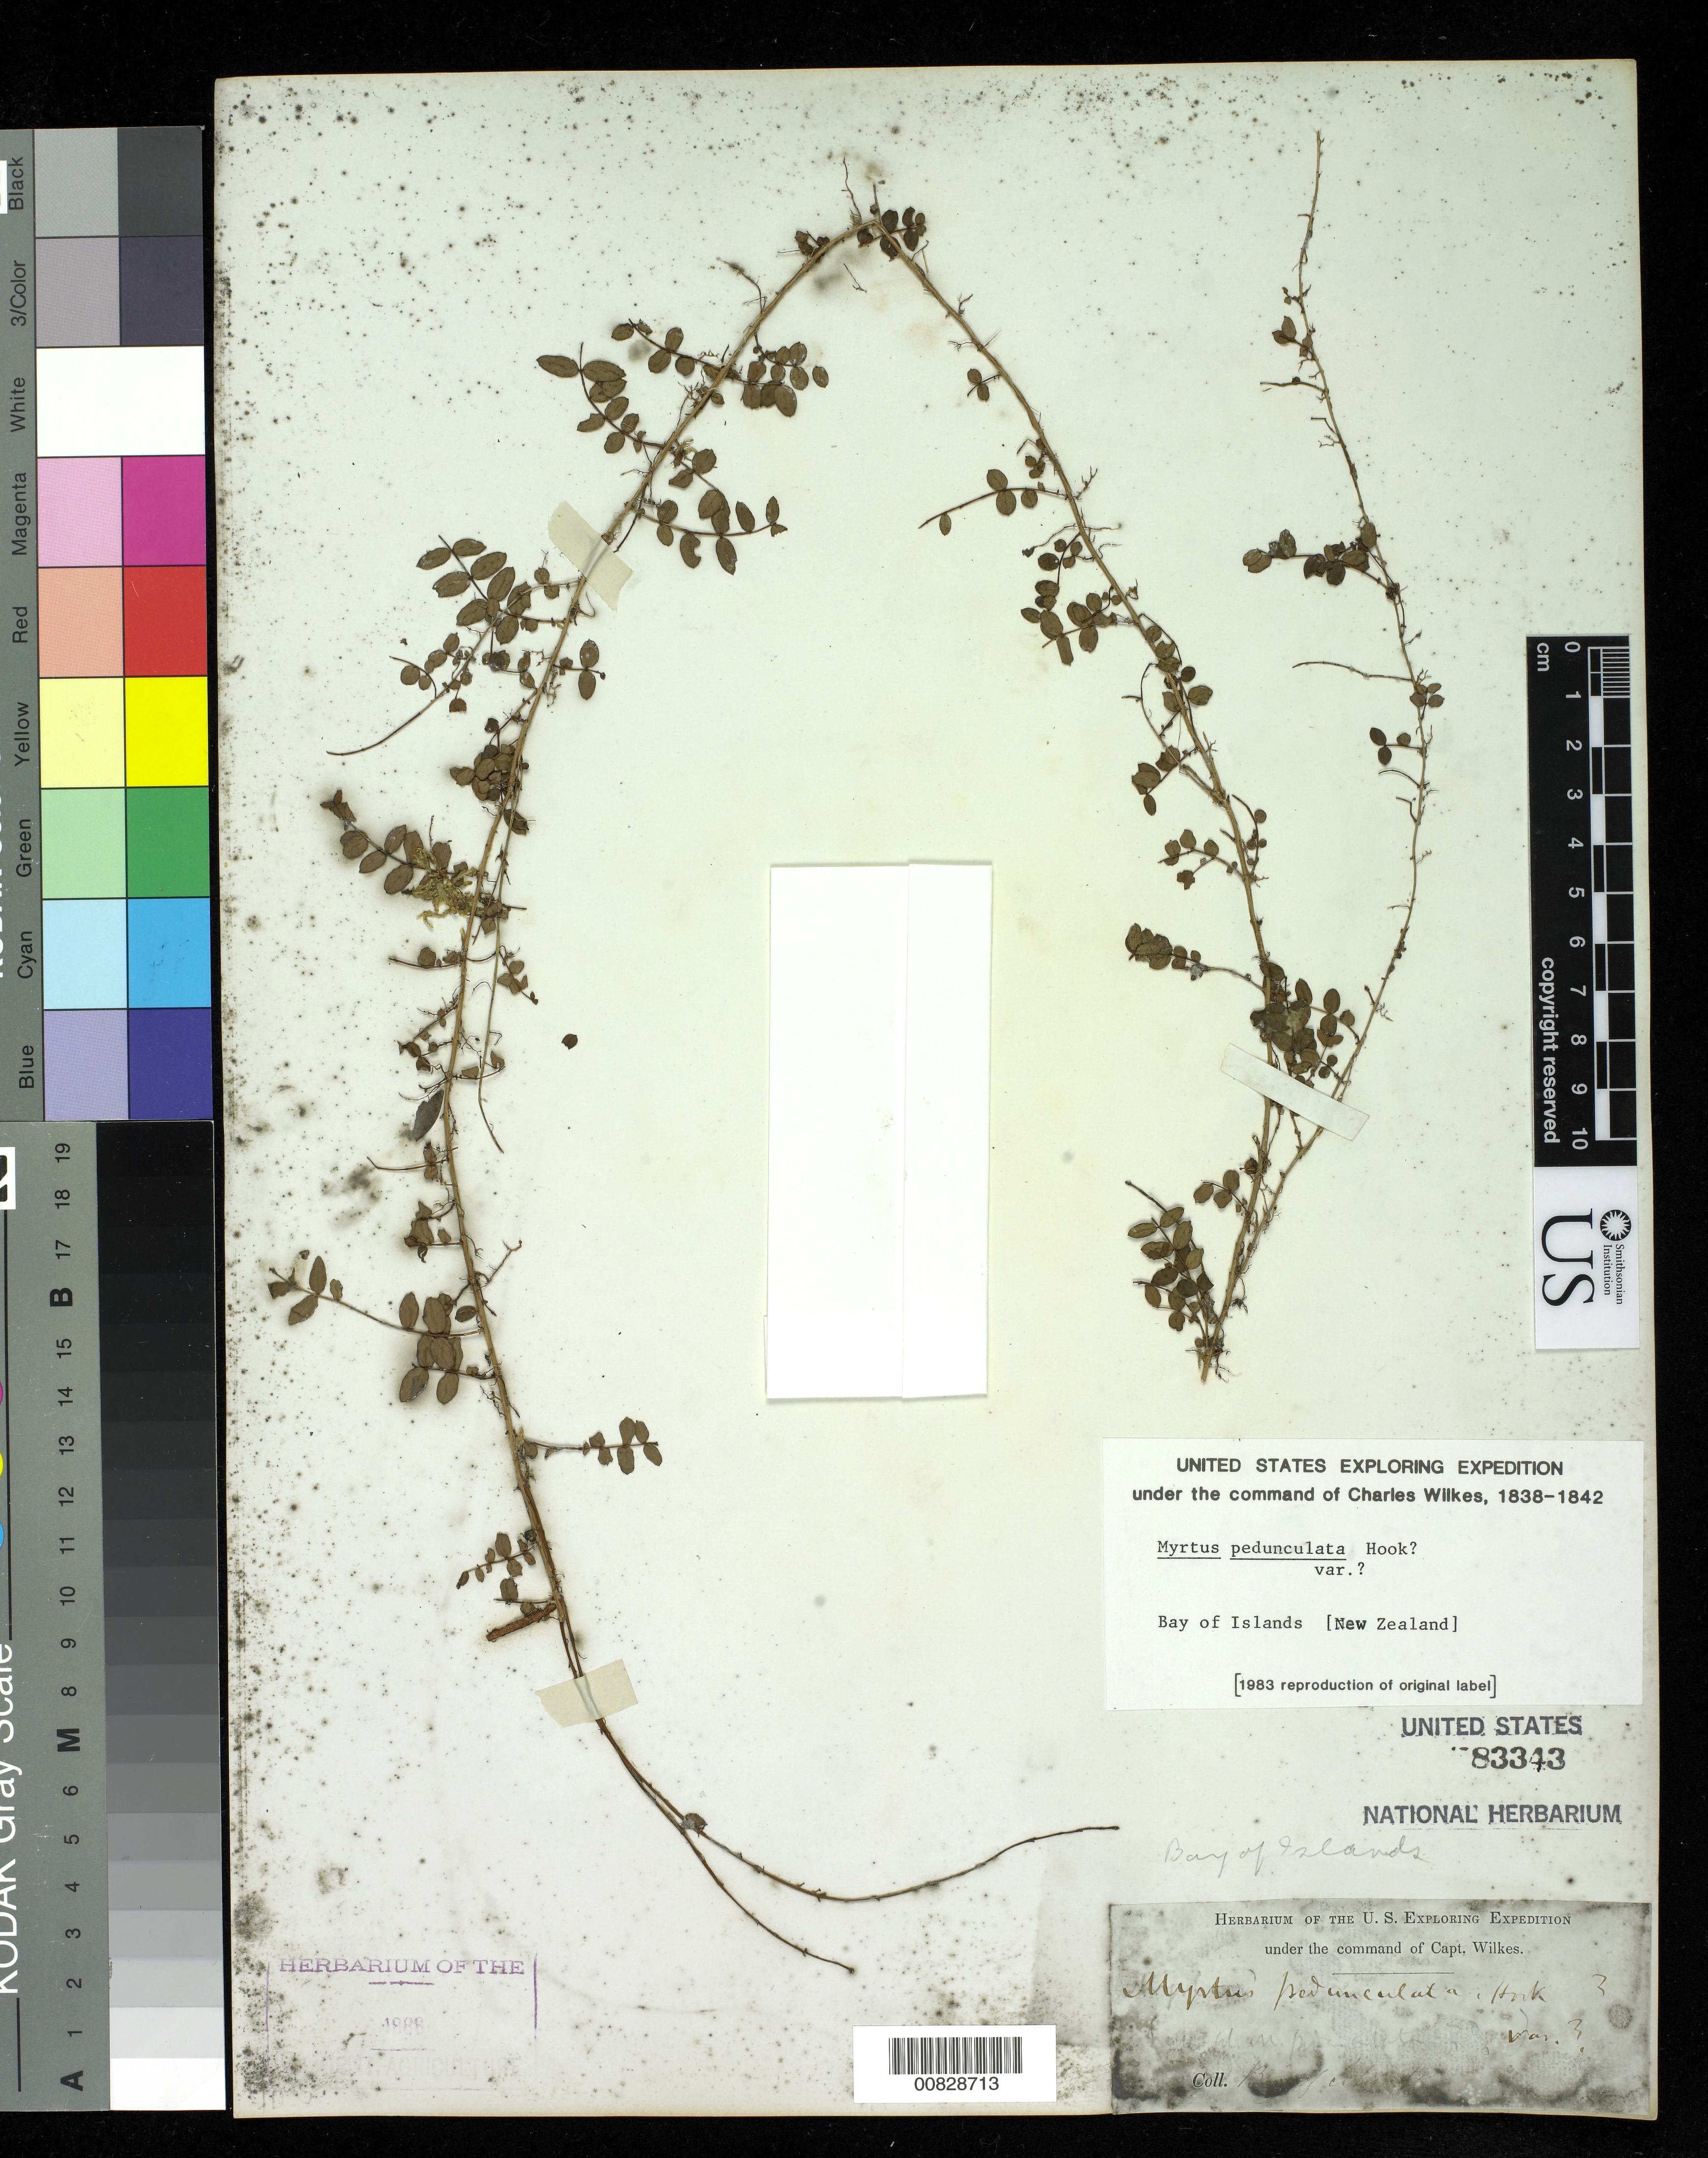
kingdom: Plantae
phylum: Tracheophyta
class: Magnoliopsida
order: Myrtales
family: Myrtaceae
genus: Myrtus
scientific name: Myrtus pedunculata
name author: Hook. f.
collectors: Wilkes Explor. Exped.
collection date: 1838/1842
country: New Zealand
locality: Bay of Islands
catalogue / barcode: US 83343